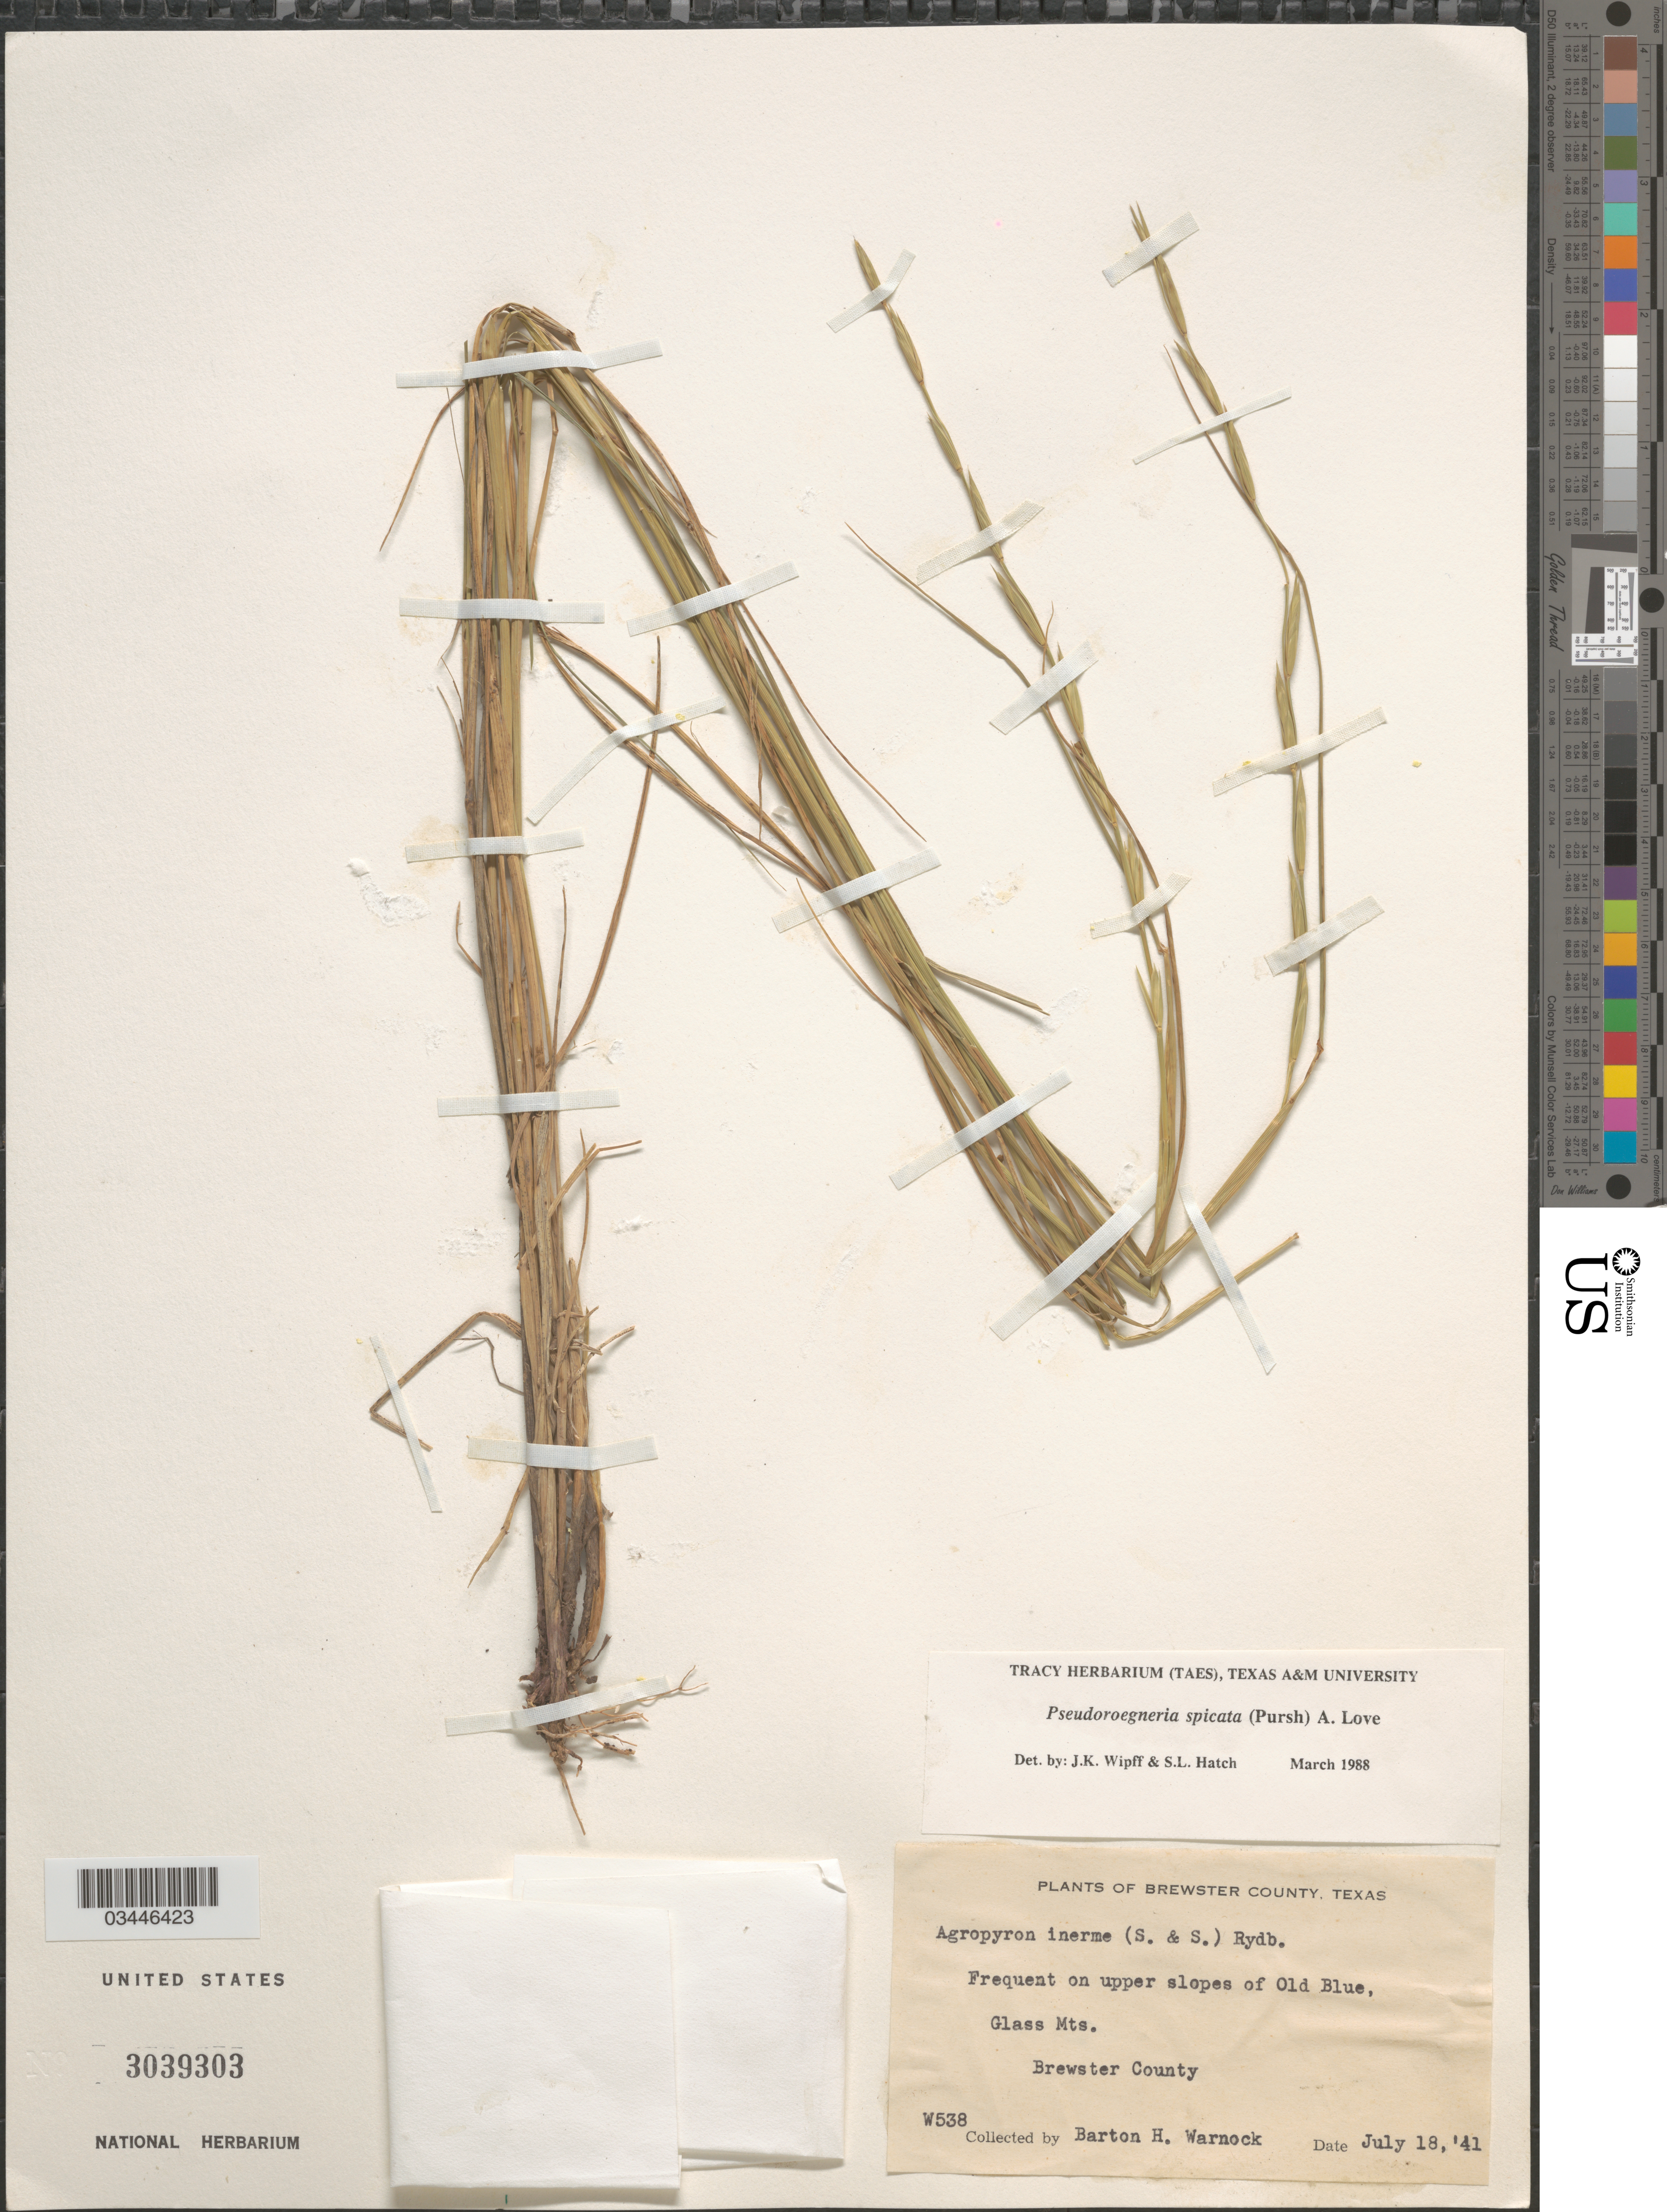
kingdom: Plantae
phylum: Tracheophyta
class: Liliopsida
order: Poales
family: Poaceae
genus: Pseudoroegneria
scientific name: Pseudoroegneria spicata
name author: (Pursh) Á. Löve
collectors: B. H. Warnock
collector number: W538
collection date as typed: Transcribed d/m/y: 18/7/41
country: United States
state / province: Texas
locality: Brewster County. Frequent on upper slopes of Old Blue, Glass Mts.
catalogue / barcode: US 3039303